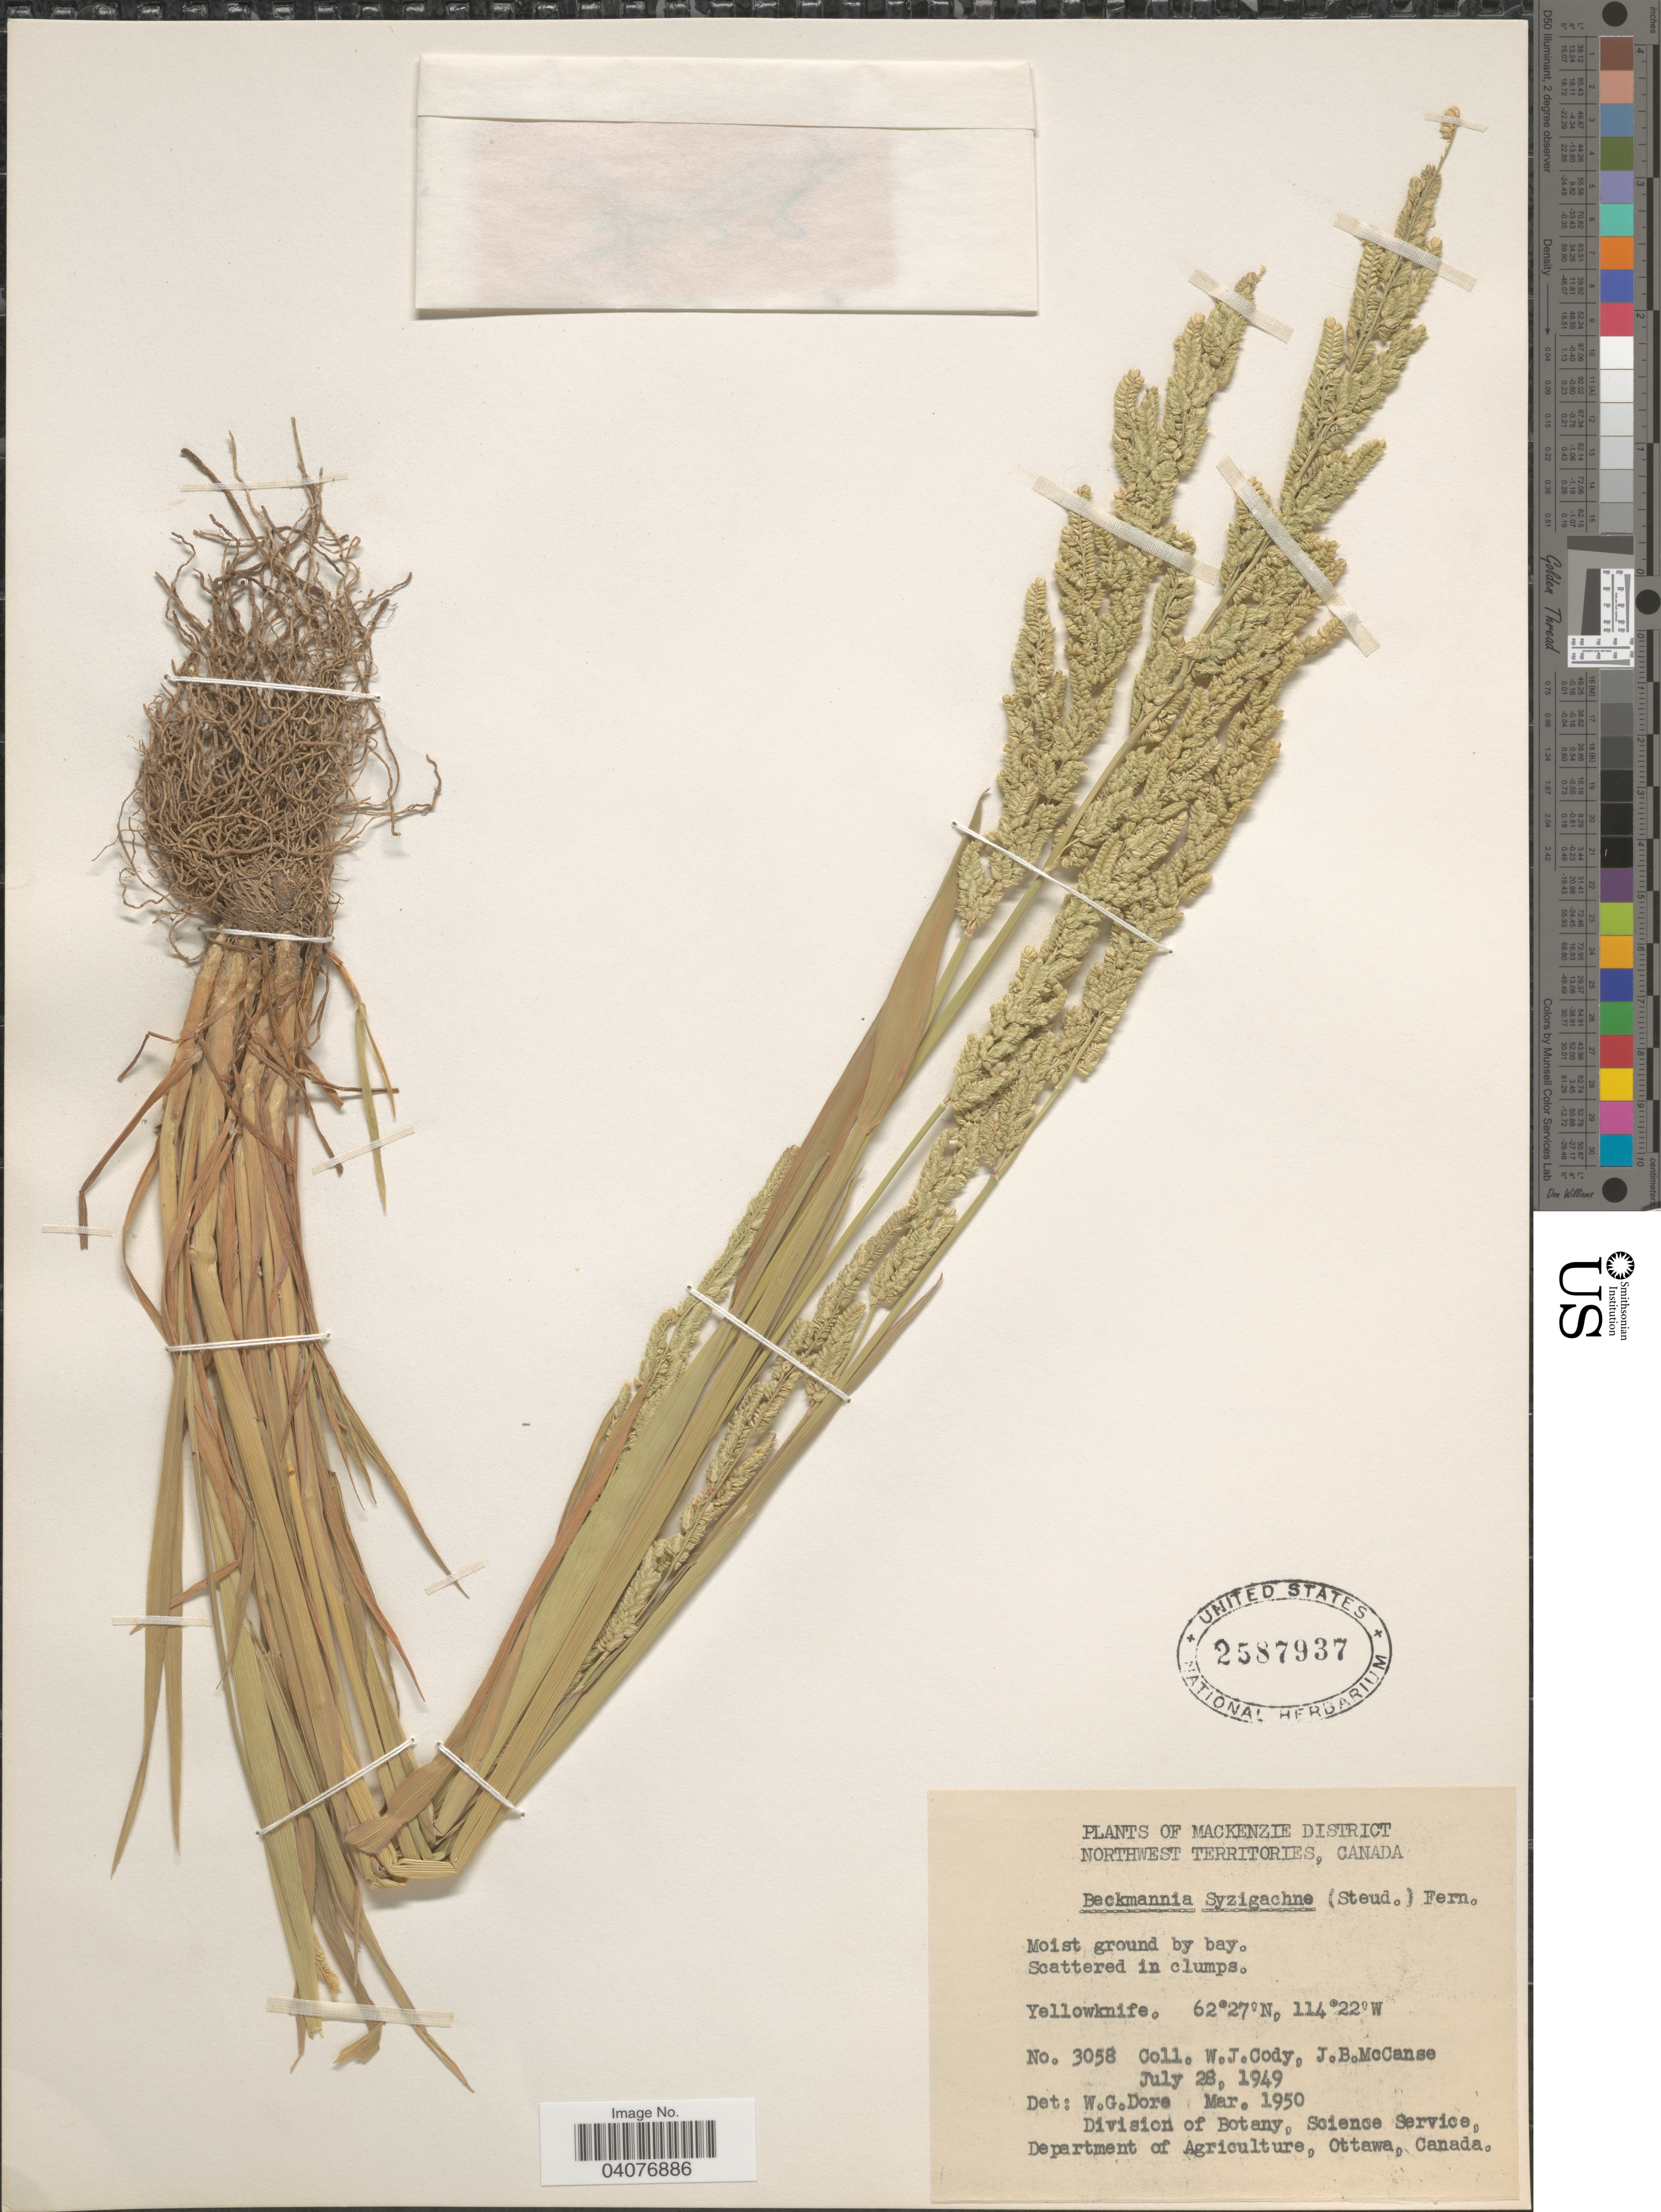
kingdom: Plantae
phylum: Tracheophyta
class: Liliopsida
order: Poales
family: Poaceae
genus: Beckmannia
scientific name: Beckmannia syzigachne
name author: (Steud.) Fernald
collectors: W. Cody & J. McCanse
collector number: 3058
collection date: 1949-07-28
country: Canada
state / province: Northwest Territories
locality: Mackenzie District. Moist ground by bay. Yellowknife.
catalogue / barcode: US 2587937